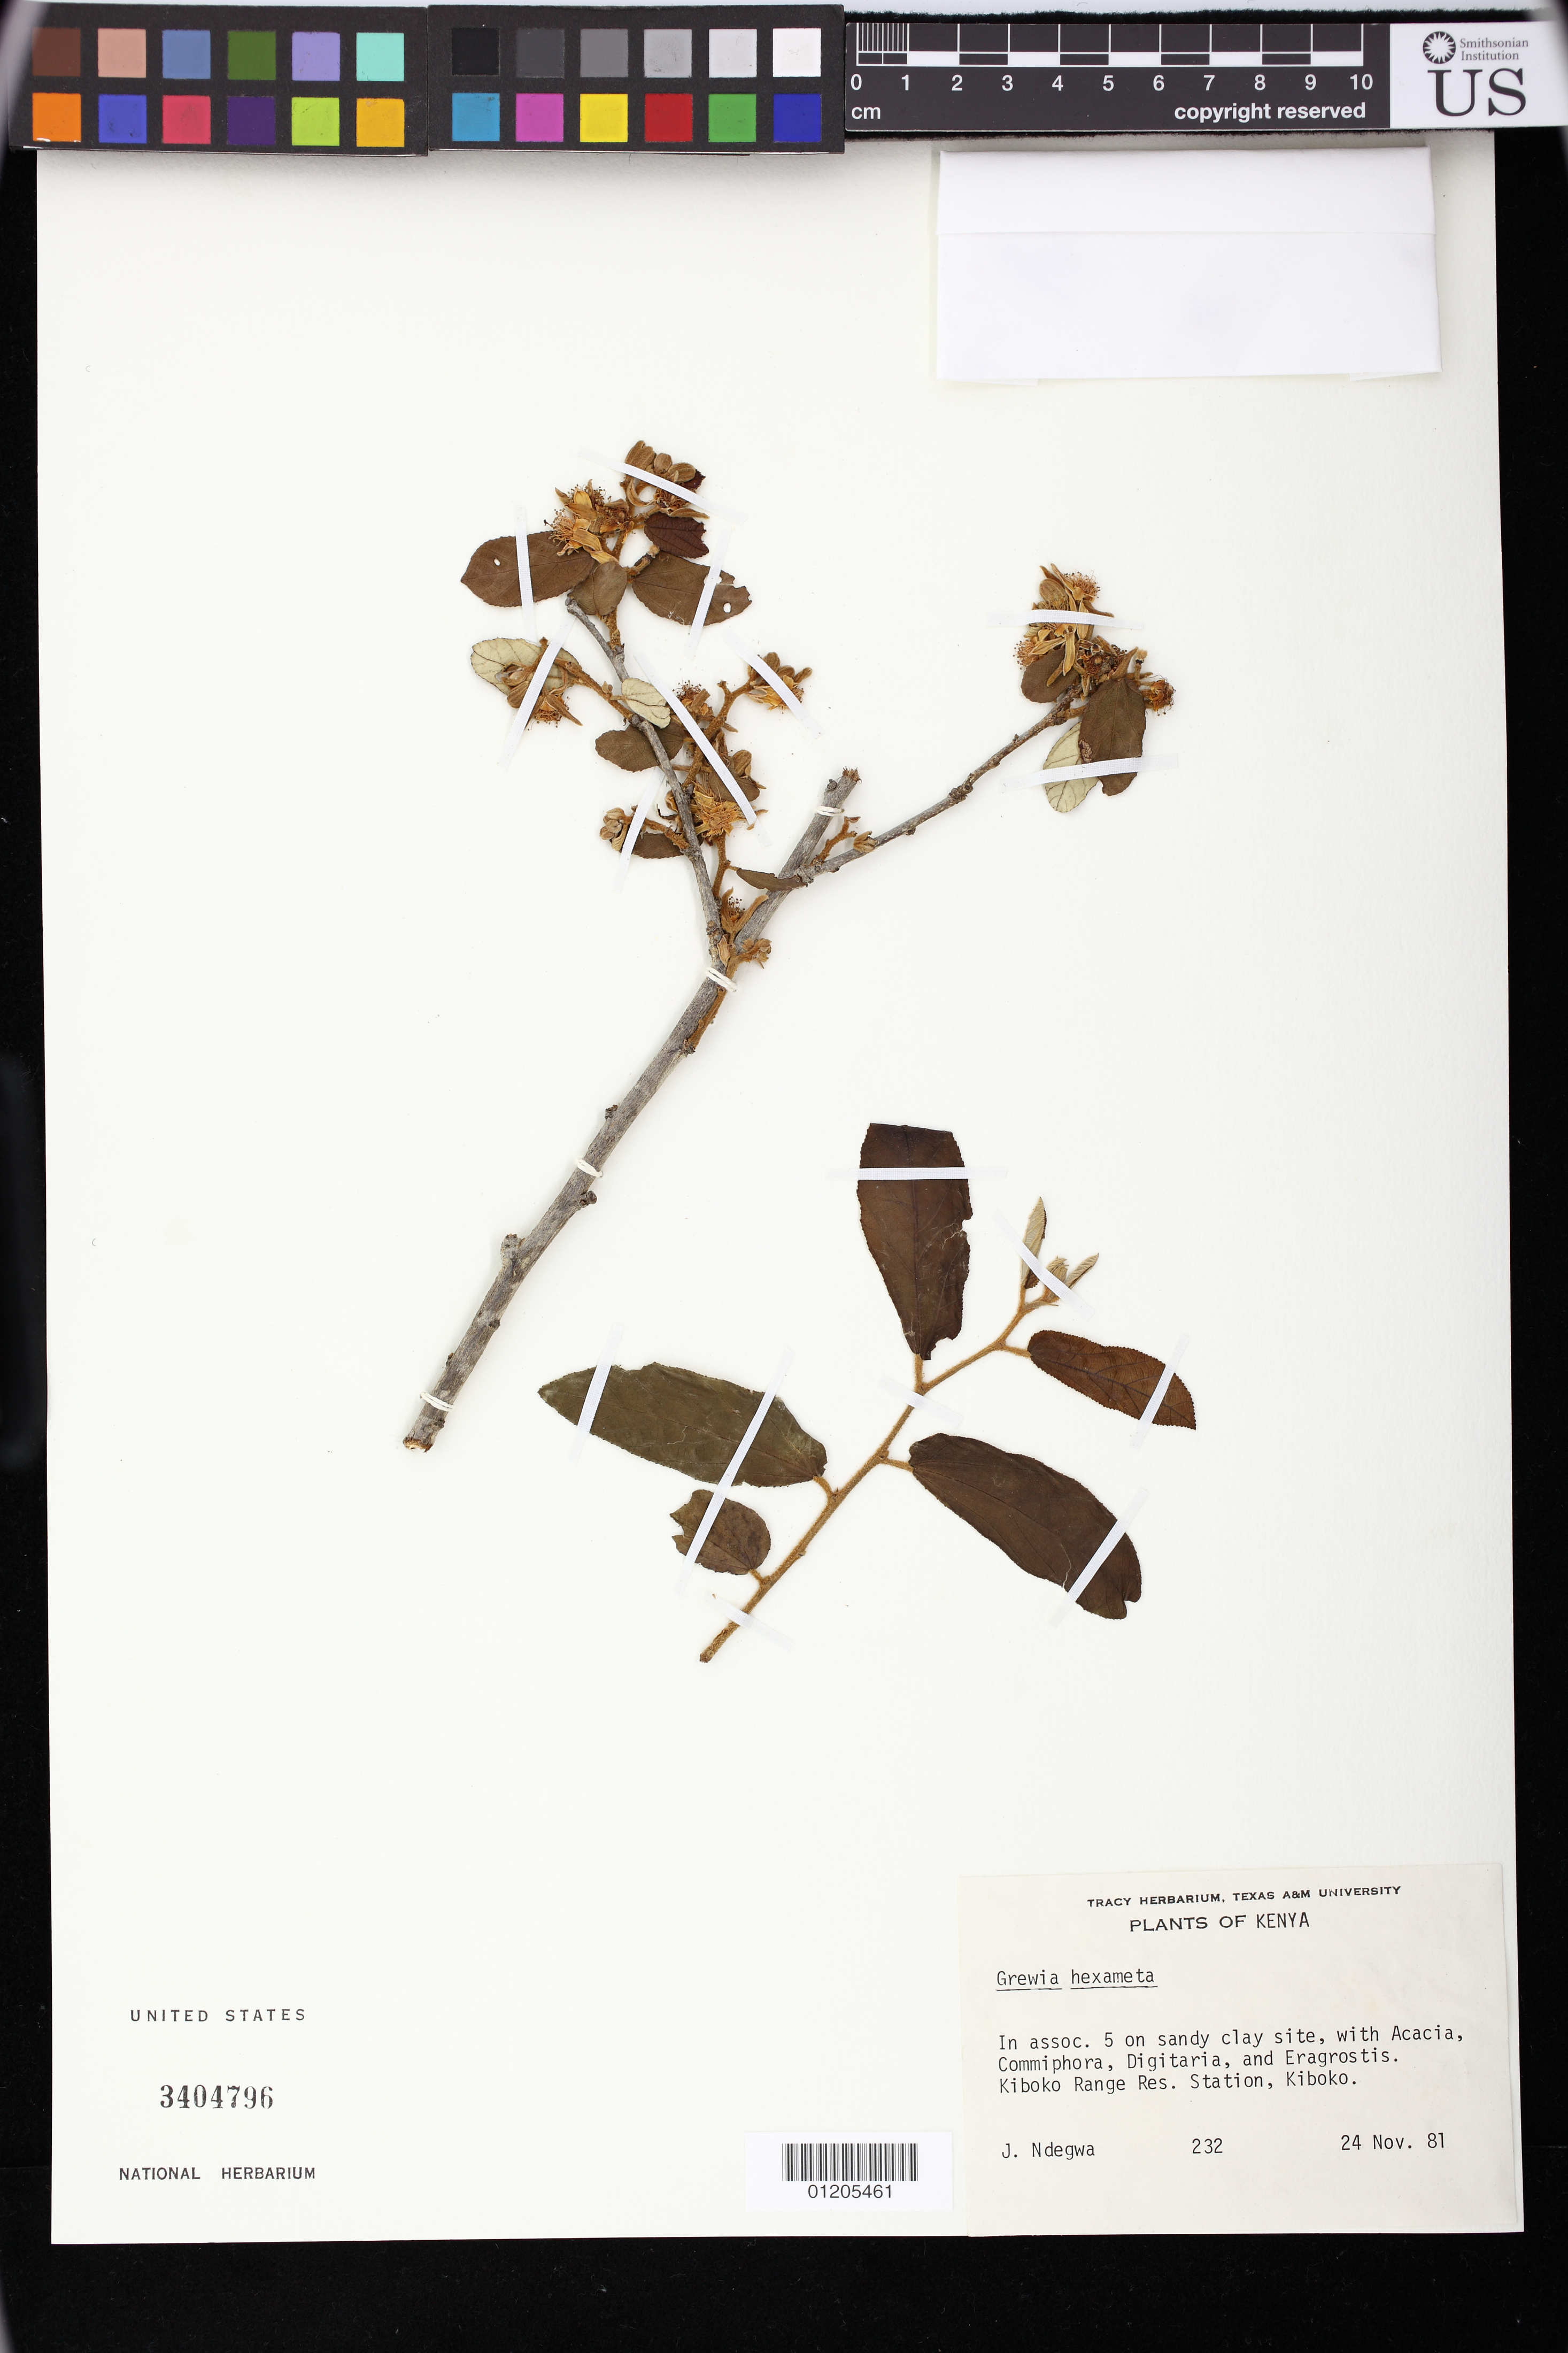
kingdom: Plantae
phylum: Tracheophyta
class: Magnoliopsida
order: Malvales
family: Malvaceae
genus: Grewia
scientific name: Grewia hexamita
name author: Burret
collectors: J. Ndegwa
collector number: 232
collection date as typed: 24 Nov 1981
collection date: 1981-11-24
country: Kenya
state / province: Kajiado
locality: Kiboko Range Res. Station, Kiboko.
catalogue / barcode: US 3404796